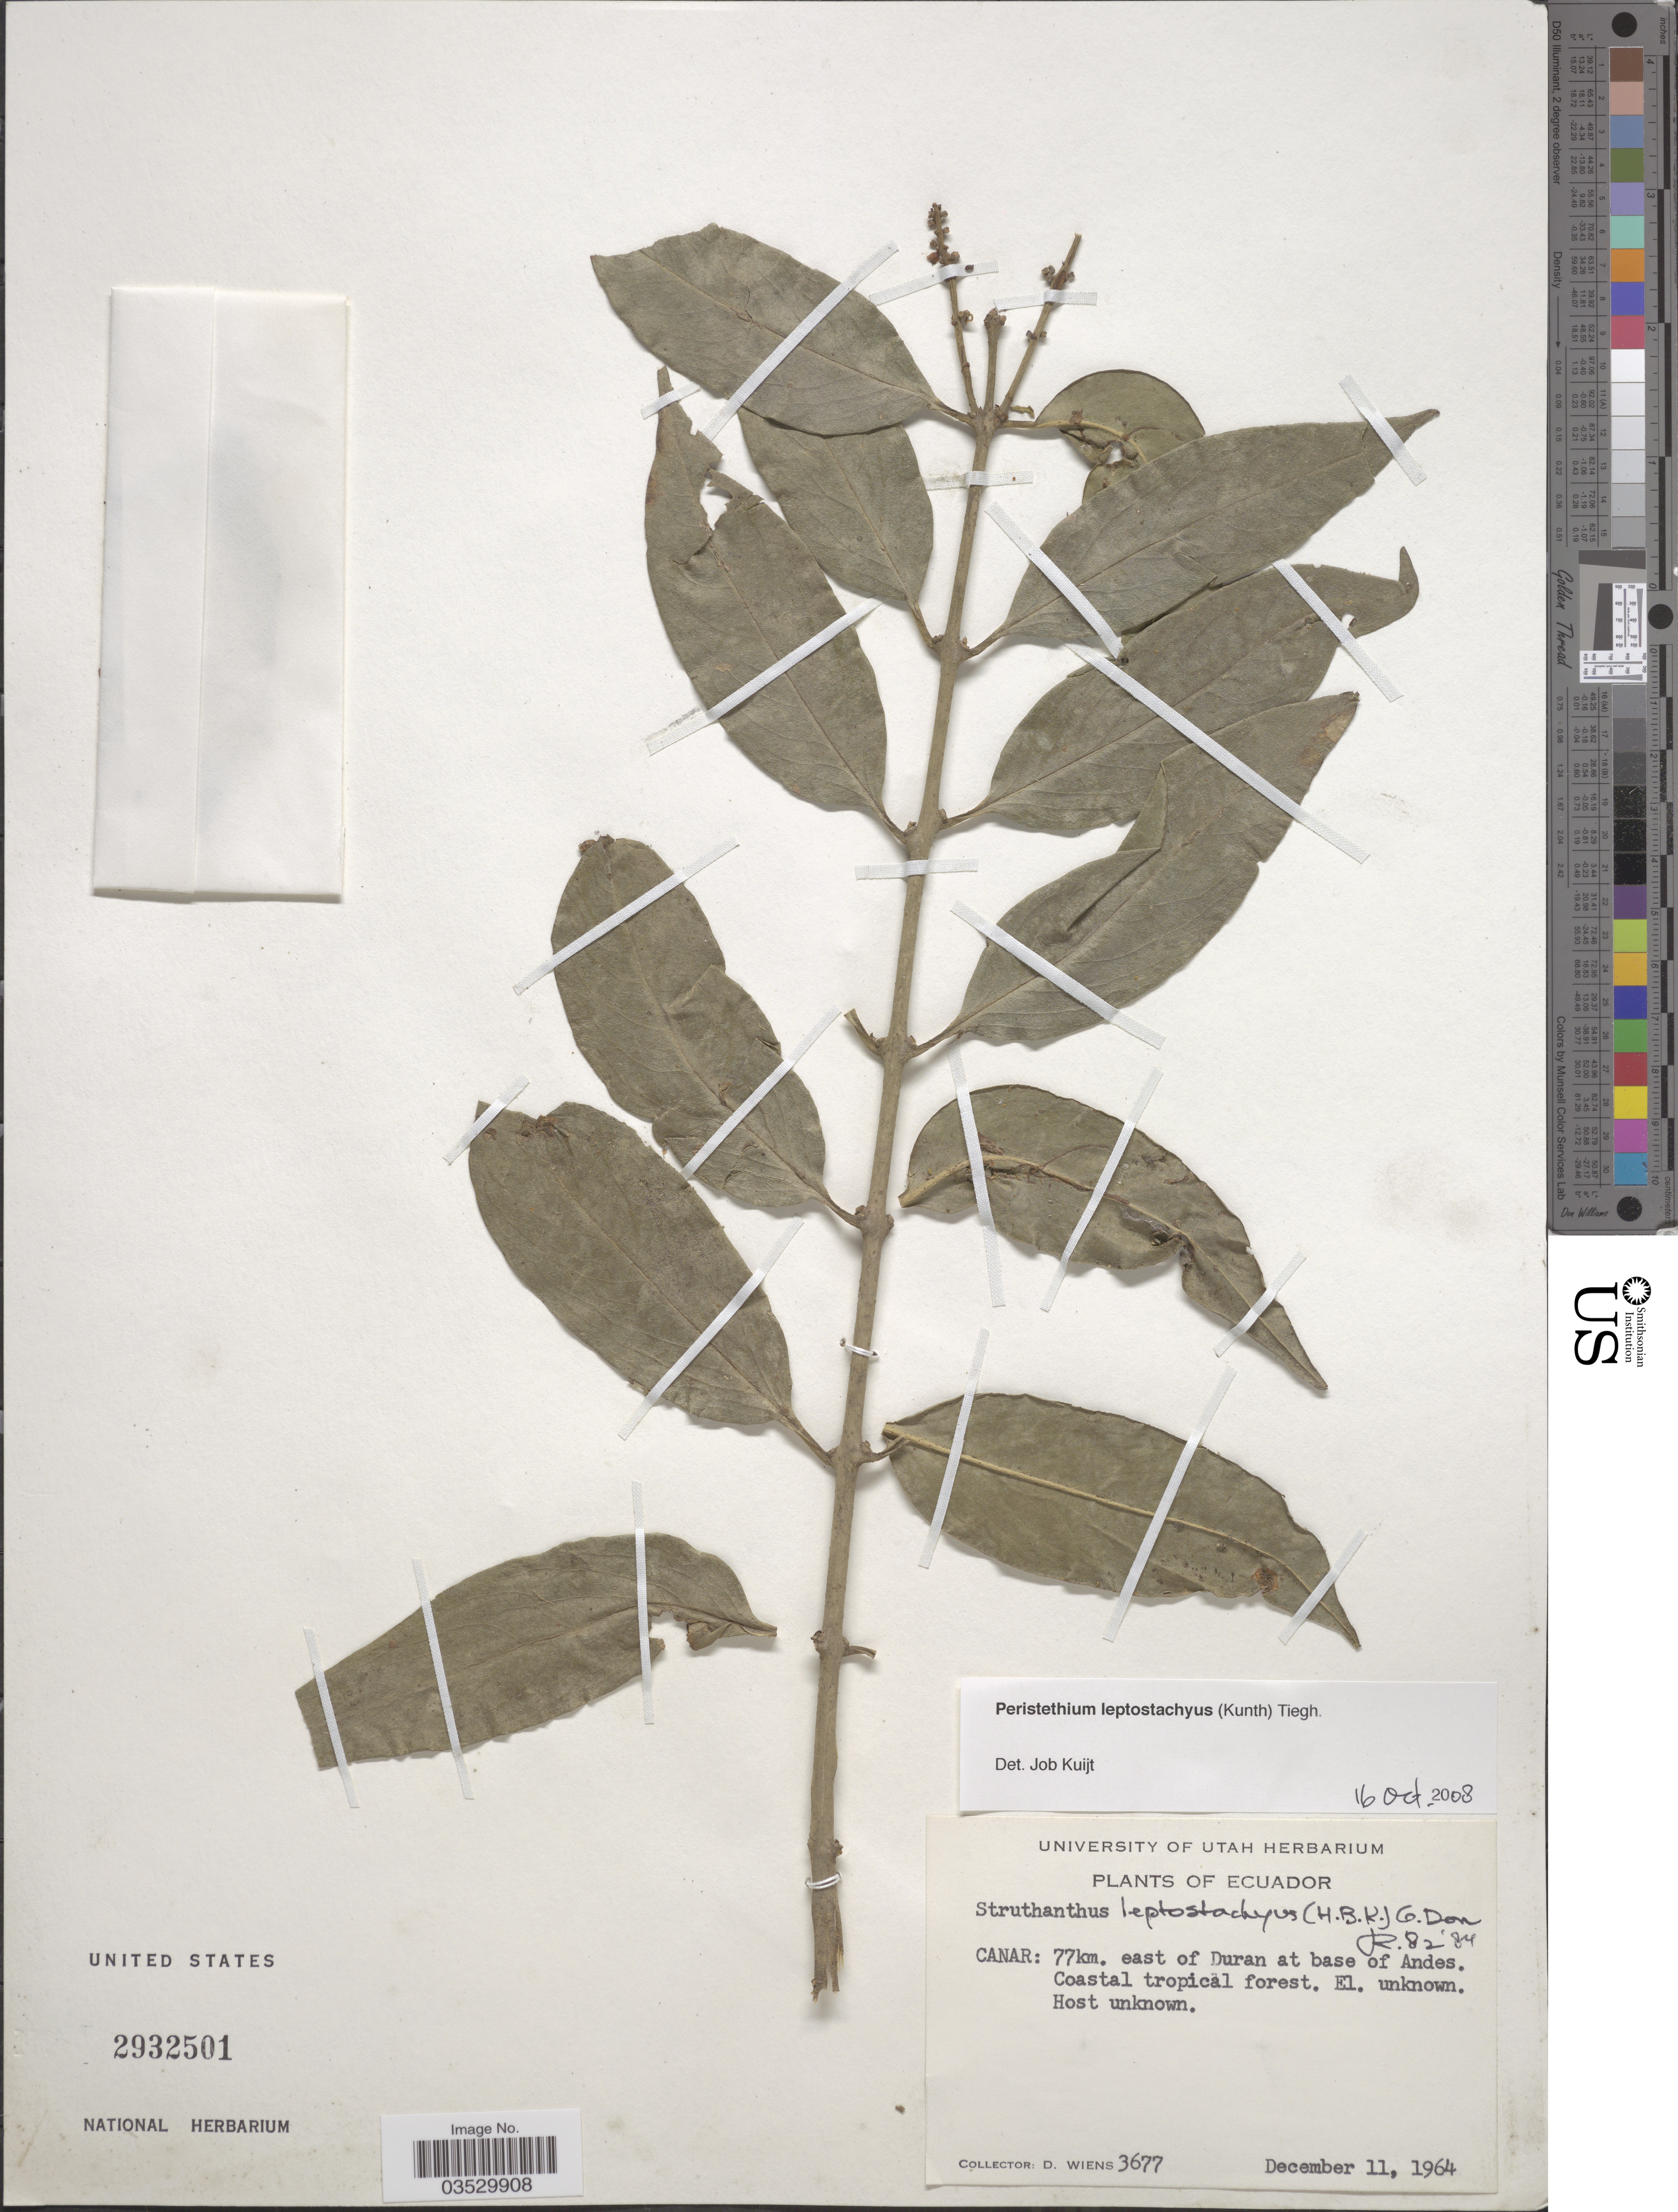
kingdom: Plantae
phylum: Tracheophyta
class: Magnoliopsida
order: Santalales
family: Loranthaceae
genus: Peristethium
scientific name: Peristethium leptostachyum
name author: (Kunth) Tiegh.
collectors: D. Wiens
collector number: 3677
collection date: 1964-12-11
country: Ecuador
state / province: Cañar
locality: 77km. east of Duran at base of Andes.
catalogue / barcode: US 2932501